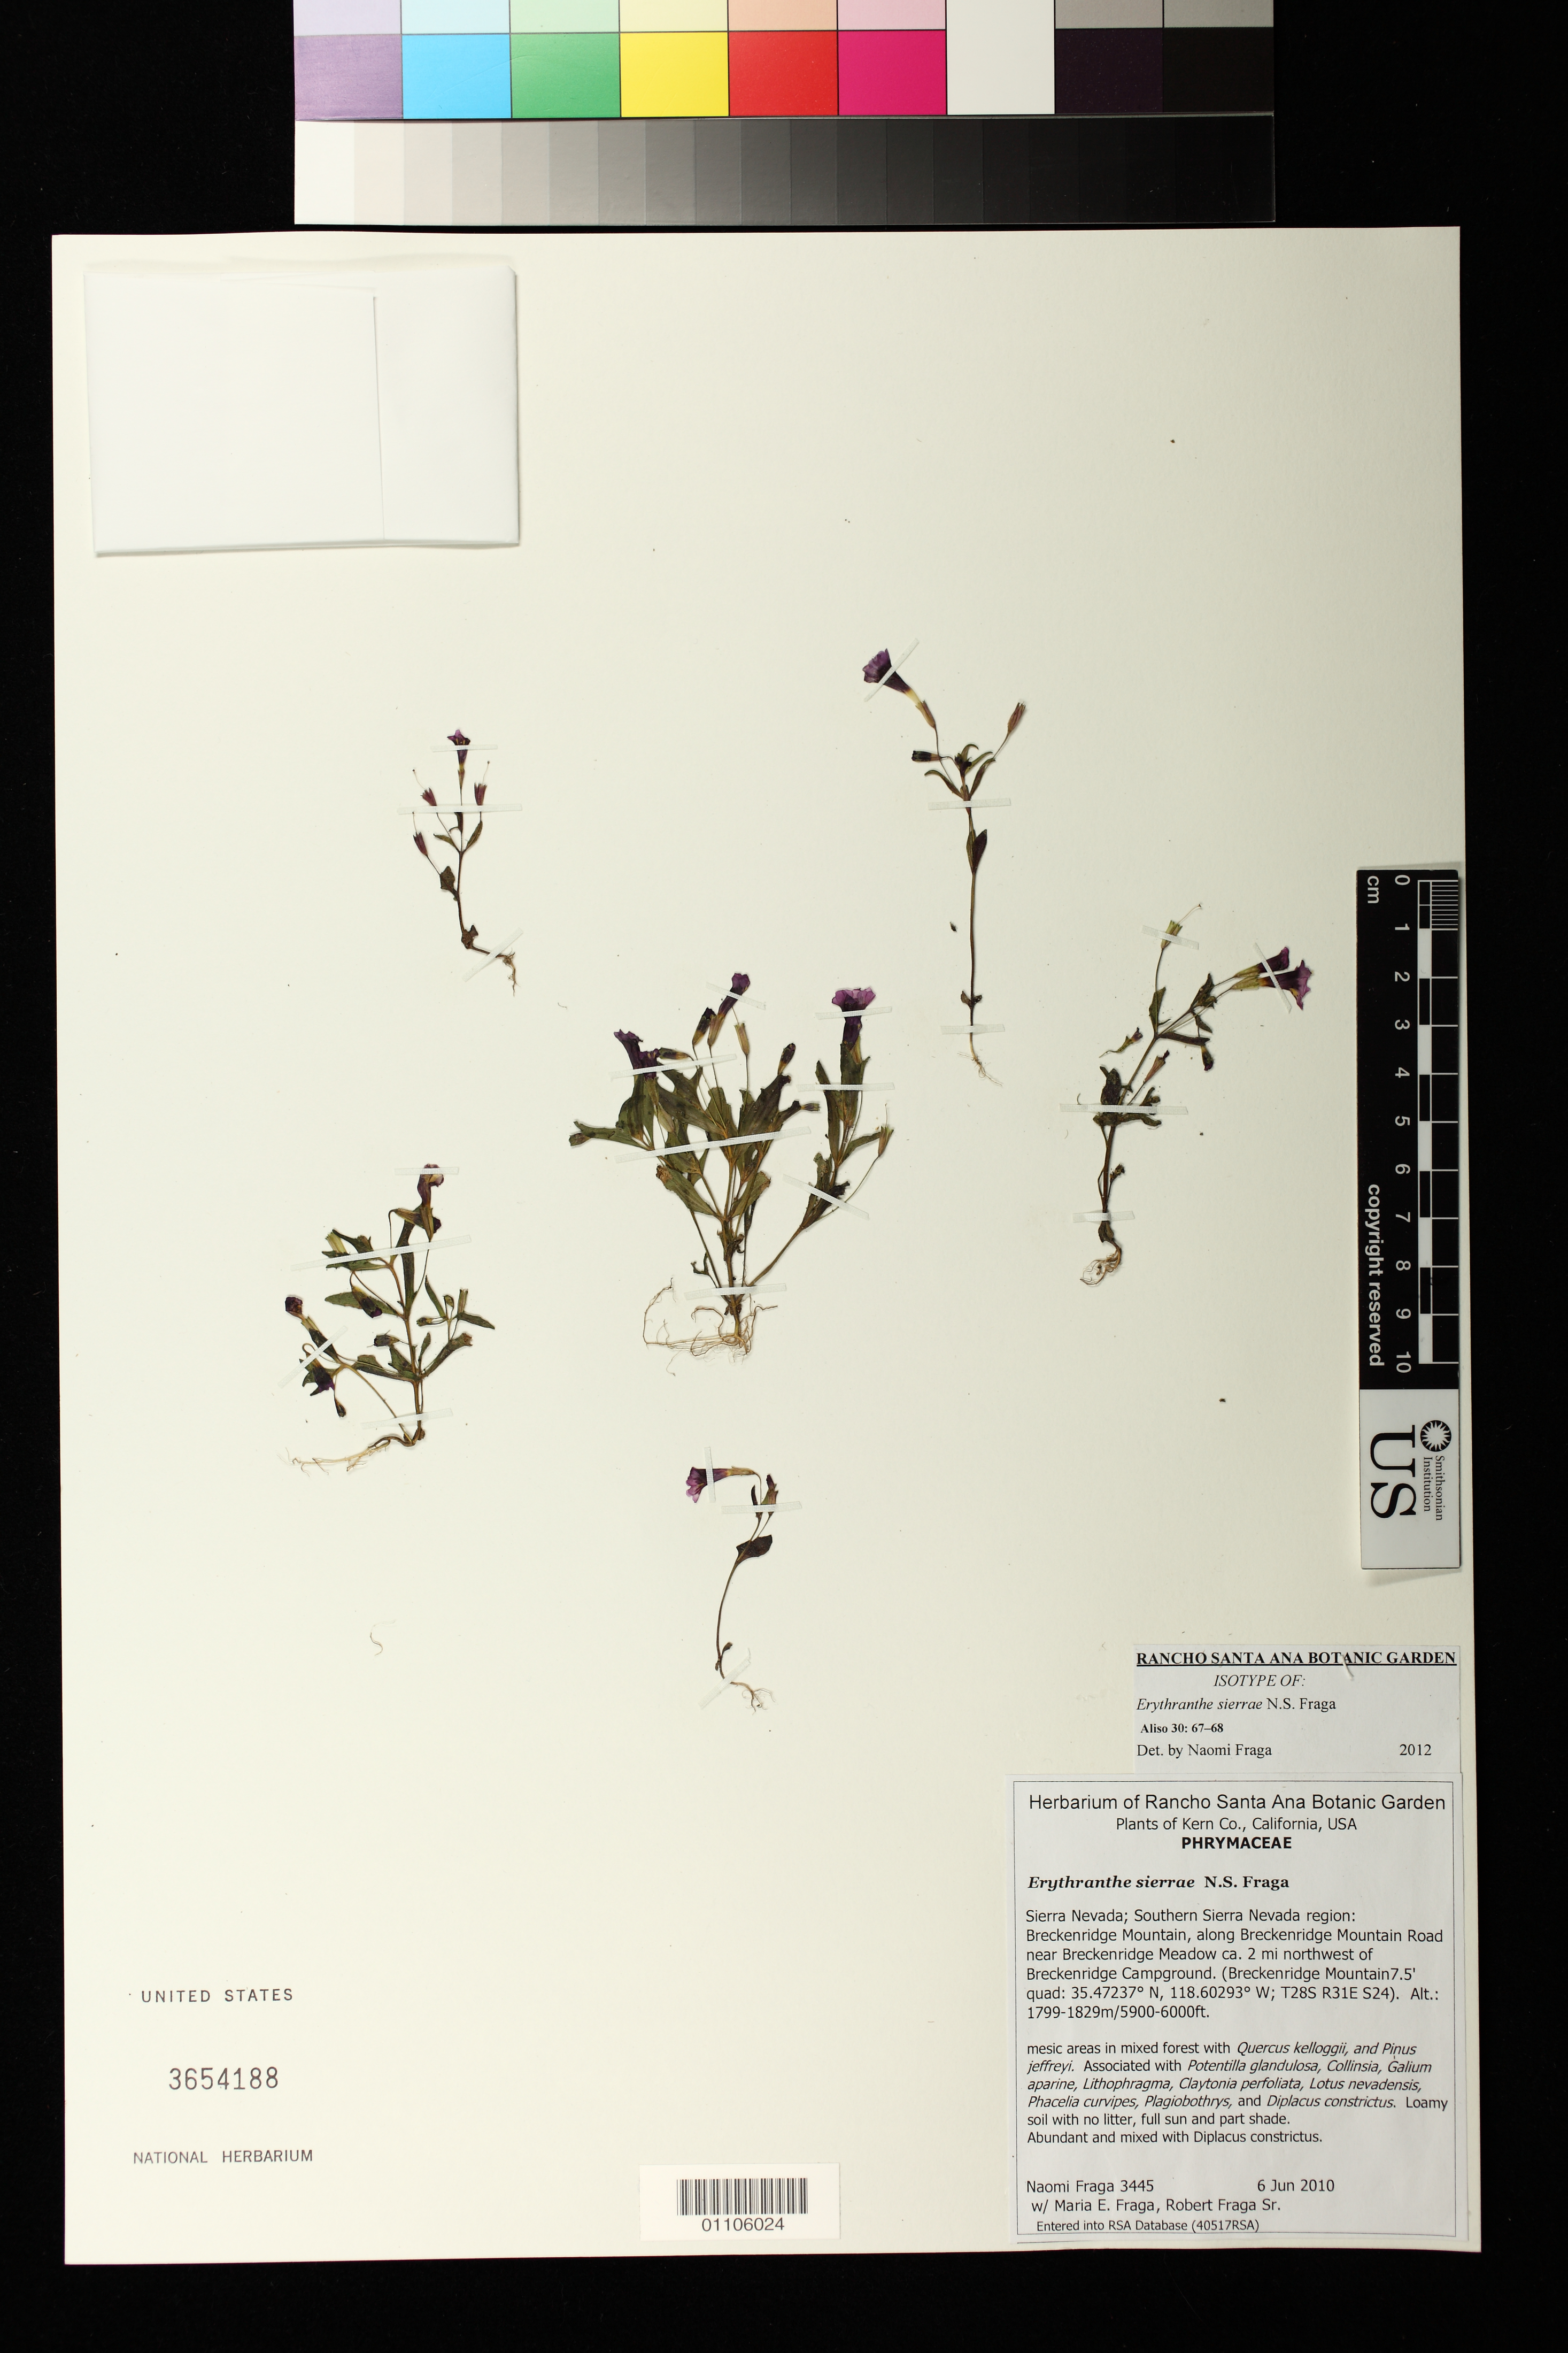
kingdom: Plantae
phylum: Tracheophyta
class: Magnoliopsida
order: Lamiales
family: Phrymaceae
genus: Erythranthe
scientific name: Erythranthe sierrae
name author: N.S. Fraga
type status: Isotype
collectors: N. Fraga, M. Fraga & R. Fraga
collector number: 3445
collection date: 2010-06-06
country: United States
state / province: California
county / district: Kern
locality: Sierra Nevada; Southern Sierra Nevada region: Breckenridge Mountain, along Breckenridge Mountain Road near Breckenridge Meadow ca. 2 mi northwest of Breckenridge Campground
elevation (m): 1798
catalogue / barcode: US 3654188